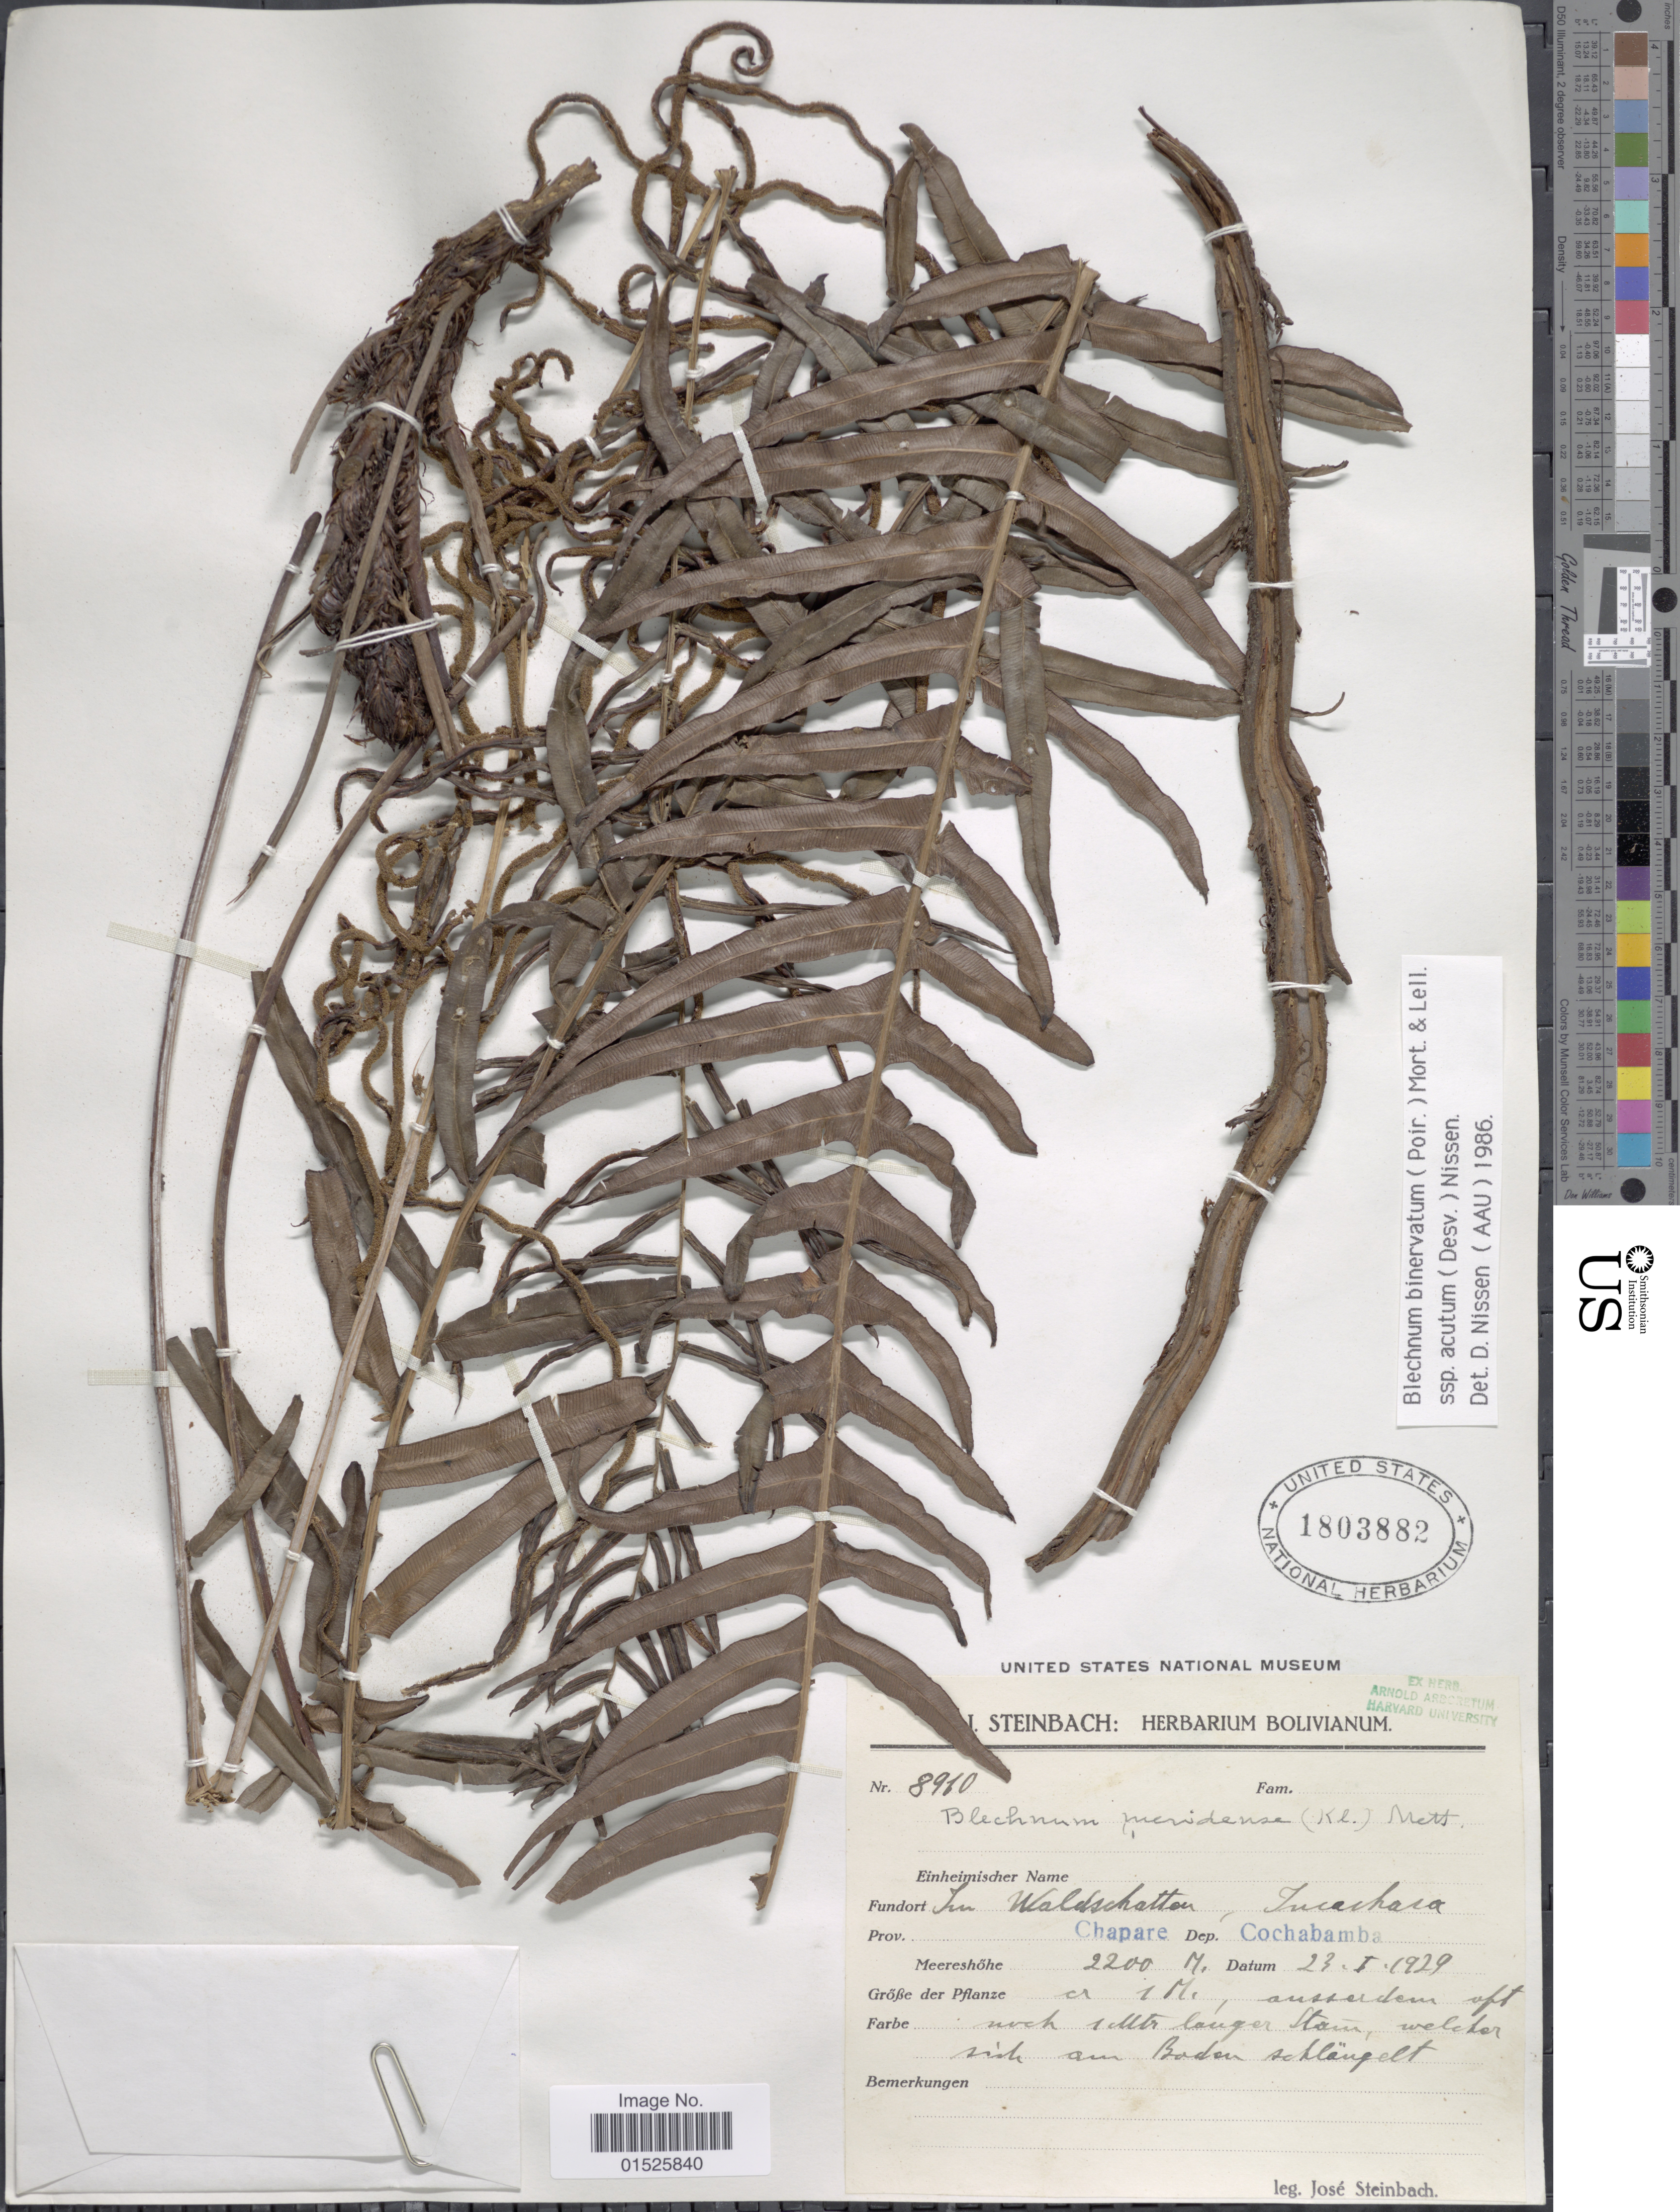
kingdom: Plantae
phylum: Tracheophyta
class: Polypodiopsida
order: Polypodiales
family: Blechnaceae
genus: Blechnum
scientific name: Blechnum ensiforme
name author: (Liebm.) C. Chr.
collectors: J. Steinbach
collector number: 8910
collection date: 1929-01-23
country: Bolivia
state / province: Cochabamba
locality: Incachara. Prov. Chapare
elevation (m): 2200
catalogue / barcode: US 1803882